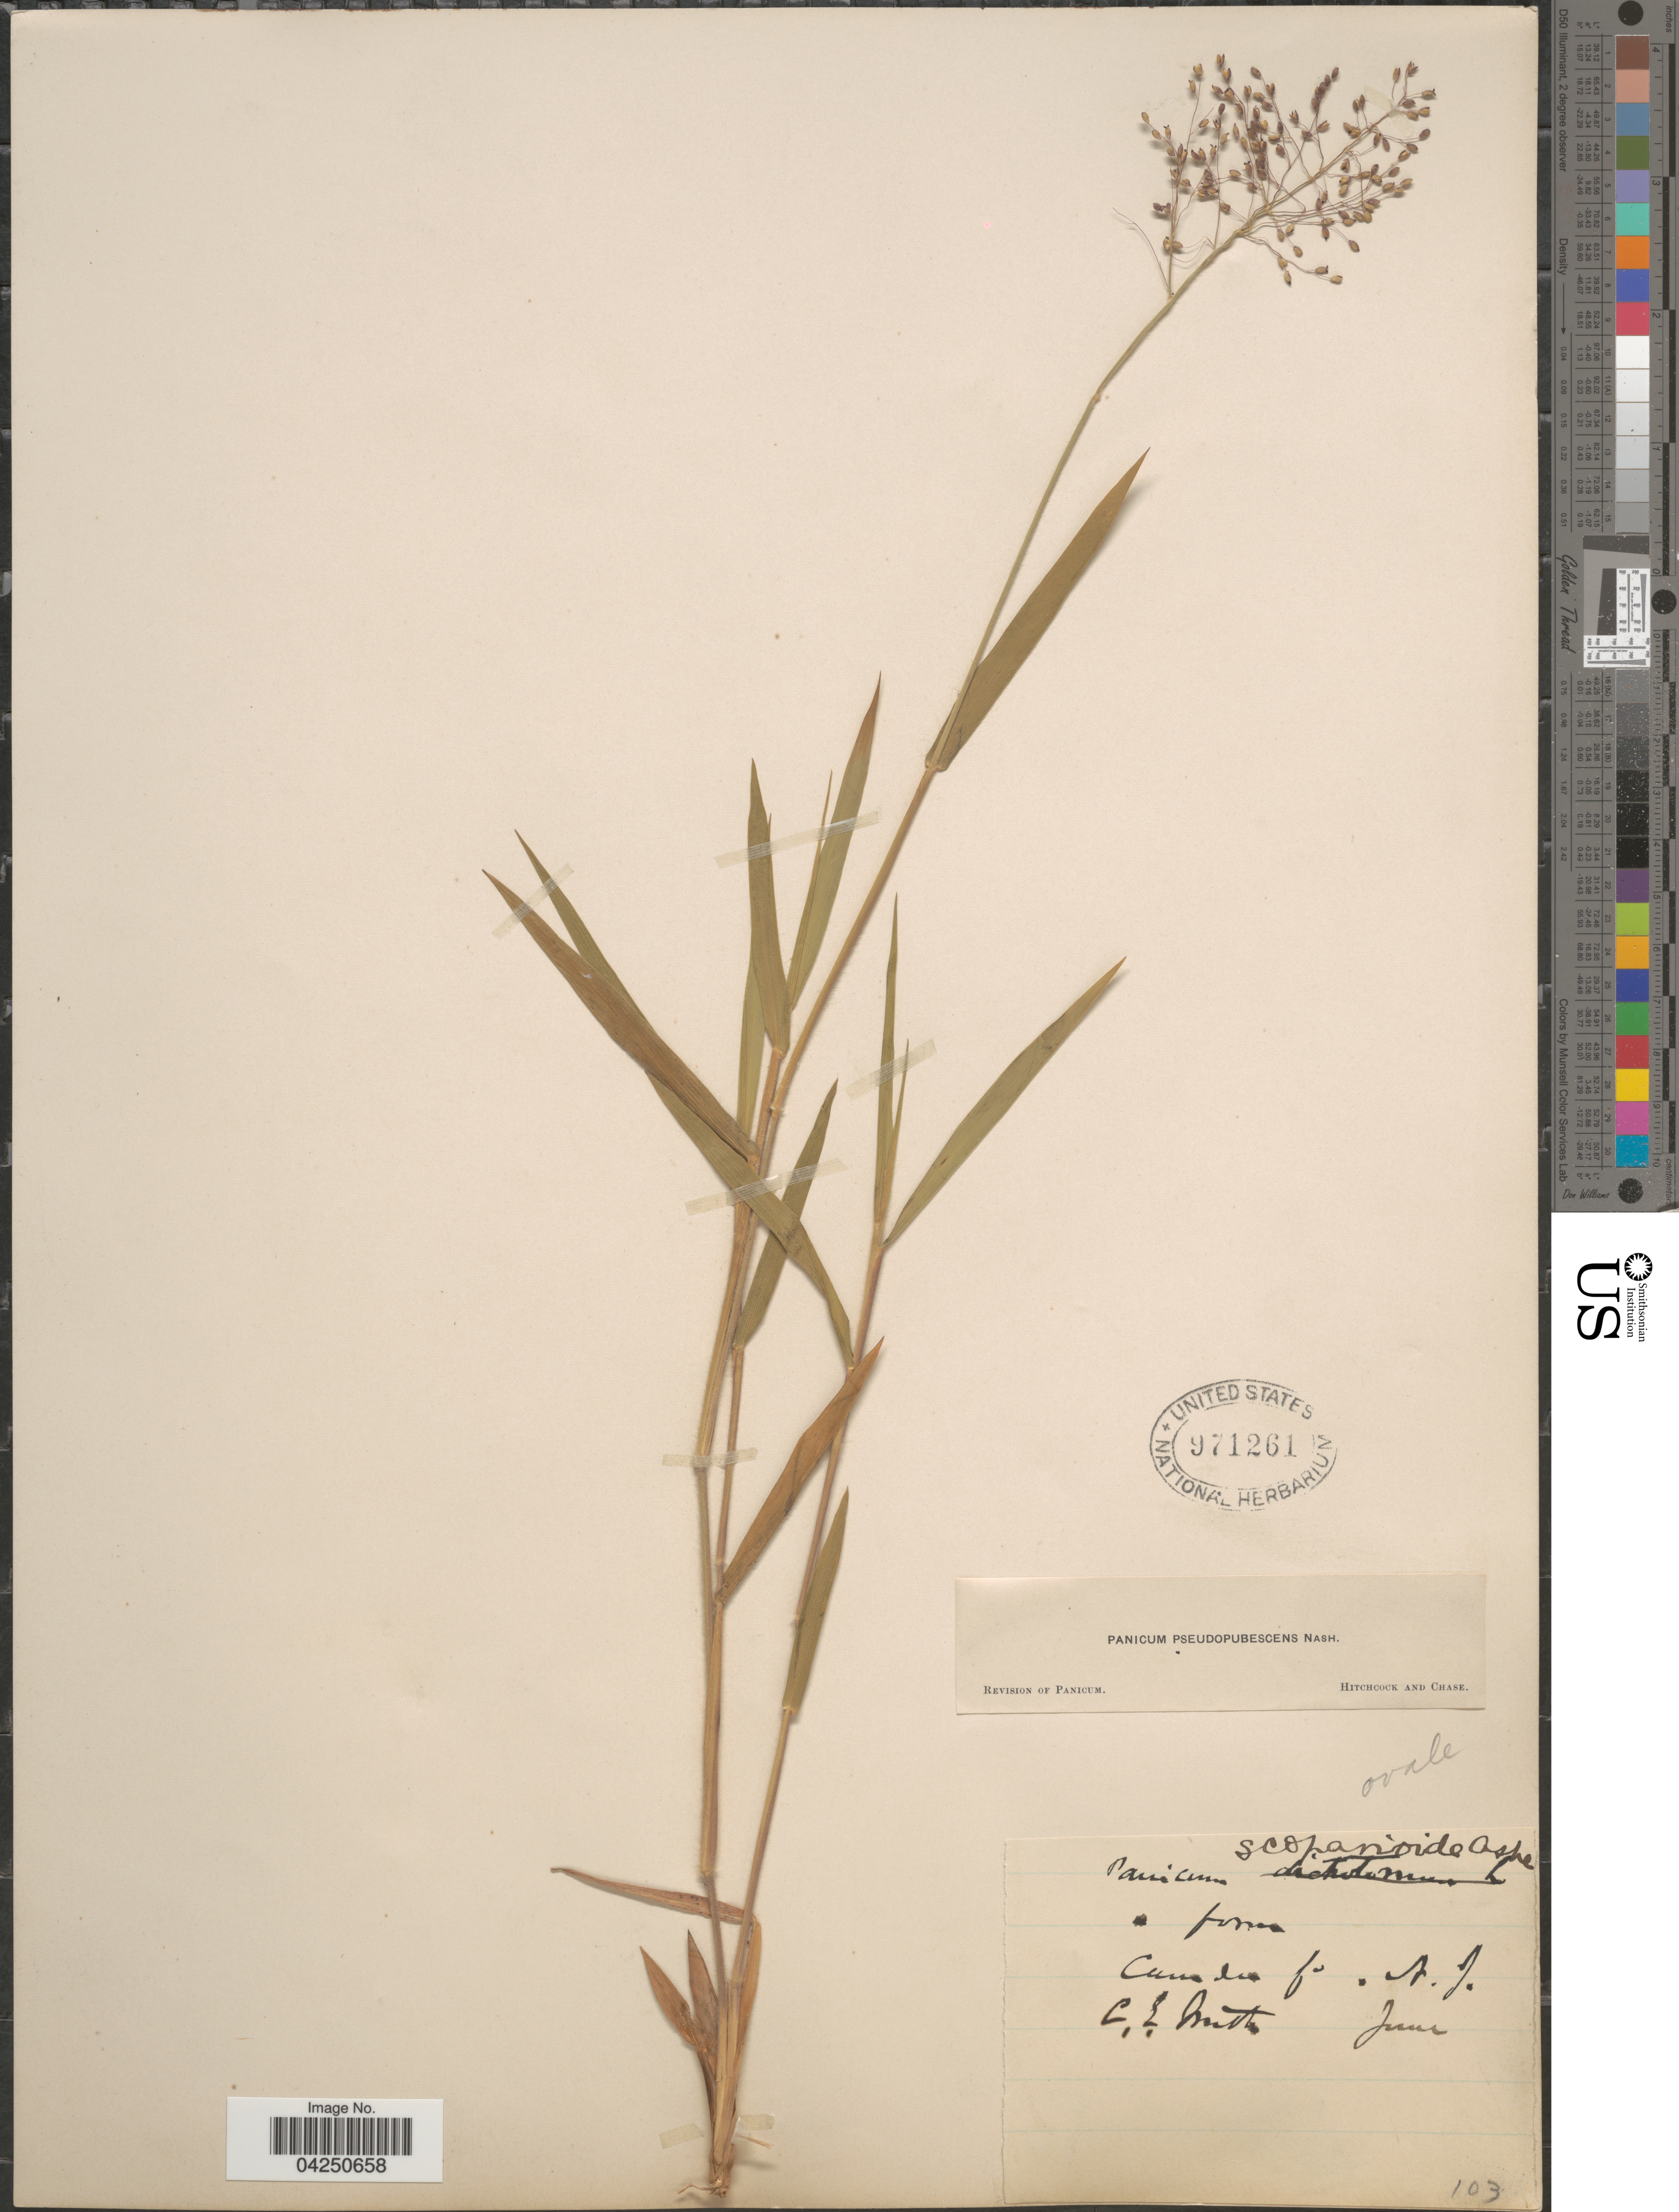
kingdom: Plantae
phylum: Tracheophyta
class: Liliopsida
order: Poales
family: Poaceae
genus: Dichanthelium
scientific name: Dichanthelium acuminatum var. acuminatum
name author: (Sw.) Gould & C.A. Clark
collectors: C. E. Smith Jr.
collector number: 103?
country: United States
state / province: New Jersey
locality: Camden.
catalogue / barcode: US 971261